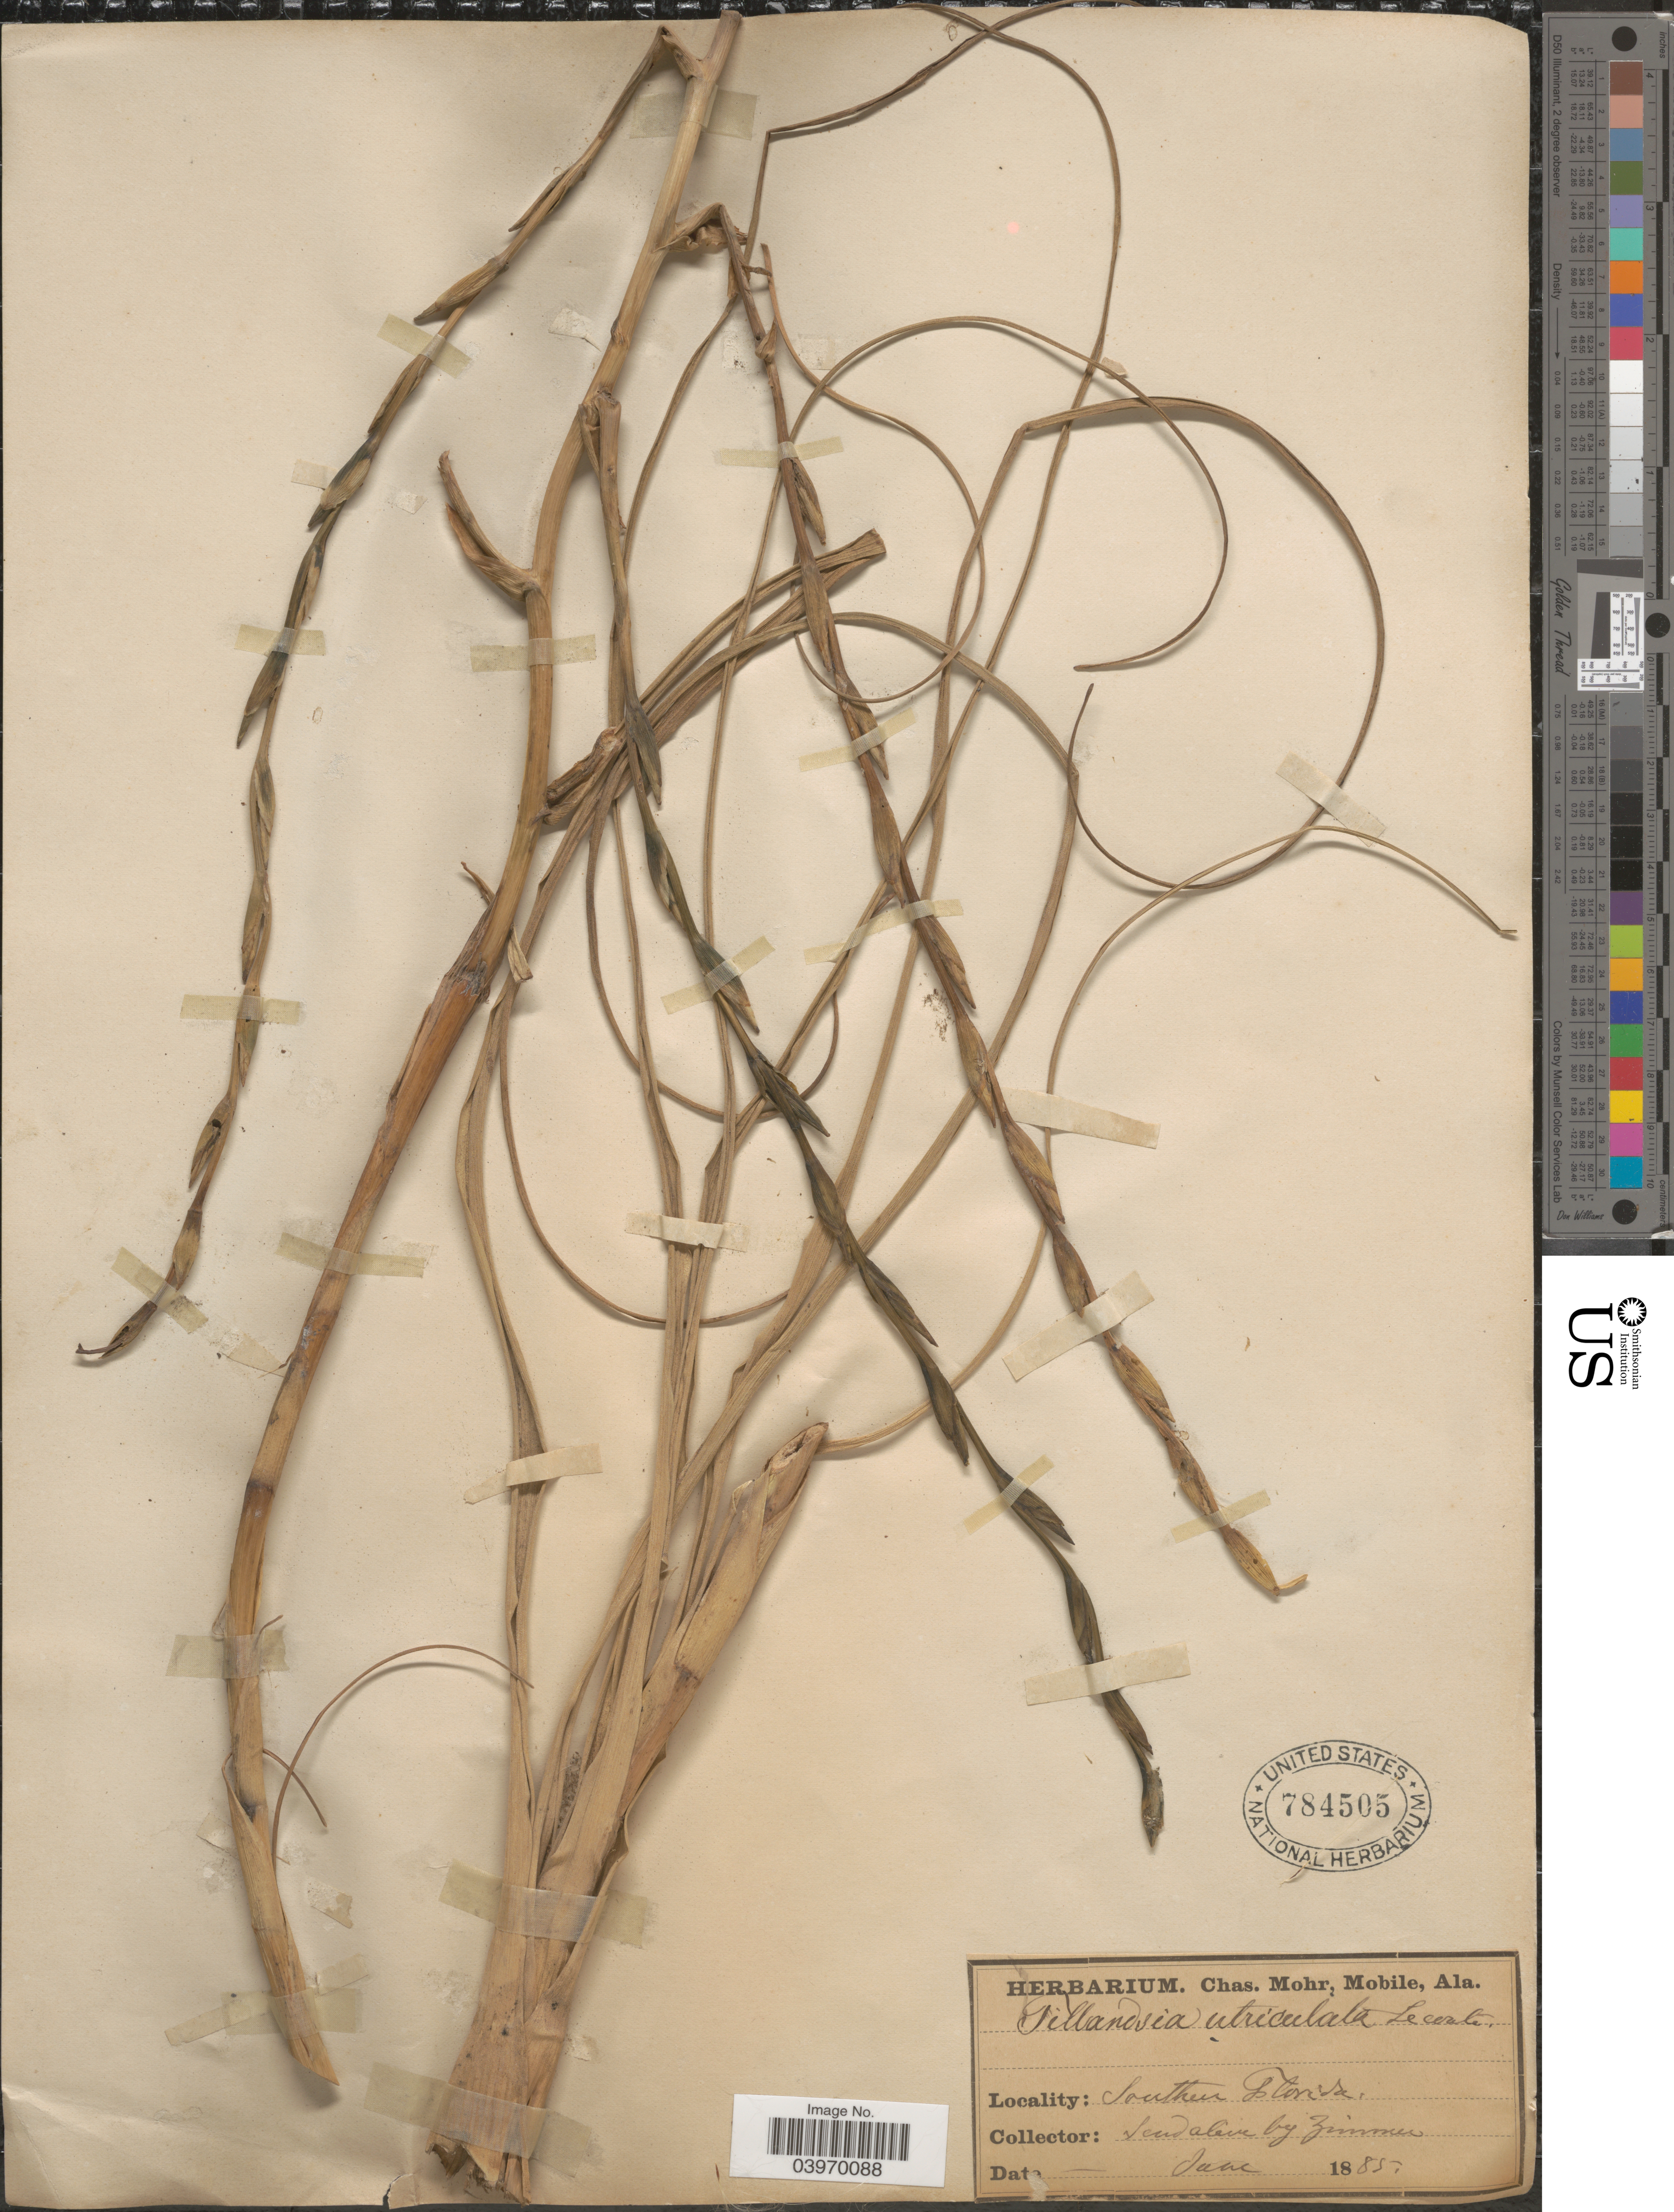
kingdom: Plantae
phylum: Tracheophyta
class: Liliopsida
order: Poales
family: Bromeliaceae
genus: Tillandsia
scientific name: Tillandsia utriculata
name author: L.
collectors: ex herb. Charles Mohr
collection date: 1885-06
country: United States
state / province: Florida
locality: Southern Florida.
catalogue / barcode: US 784505